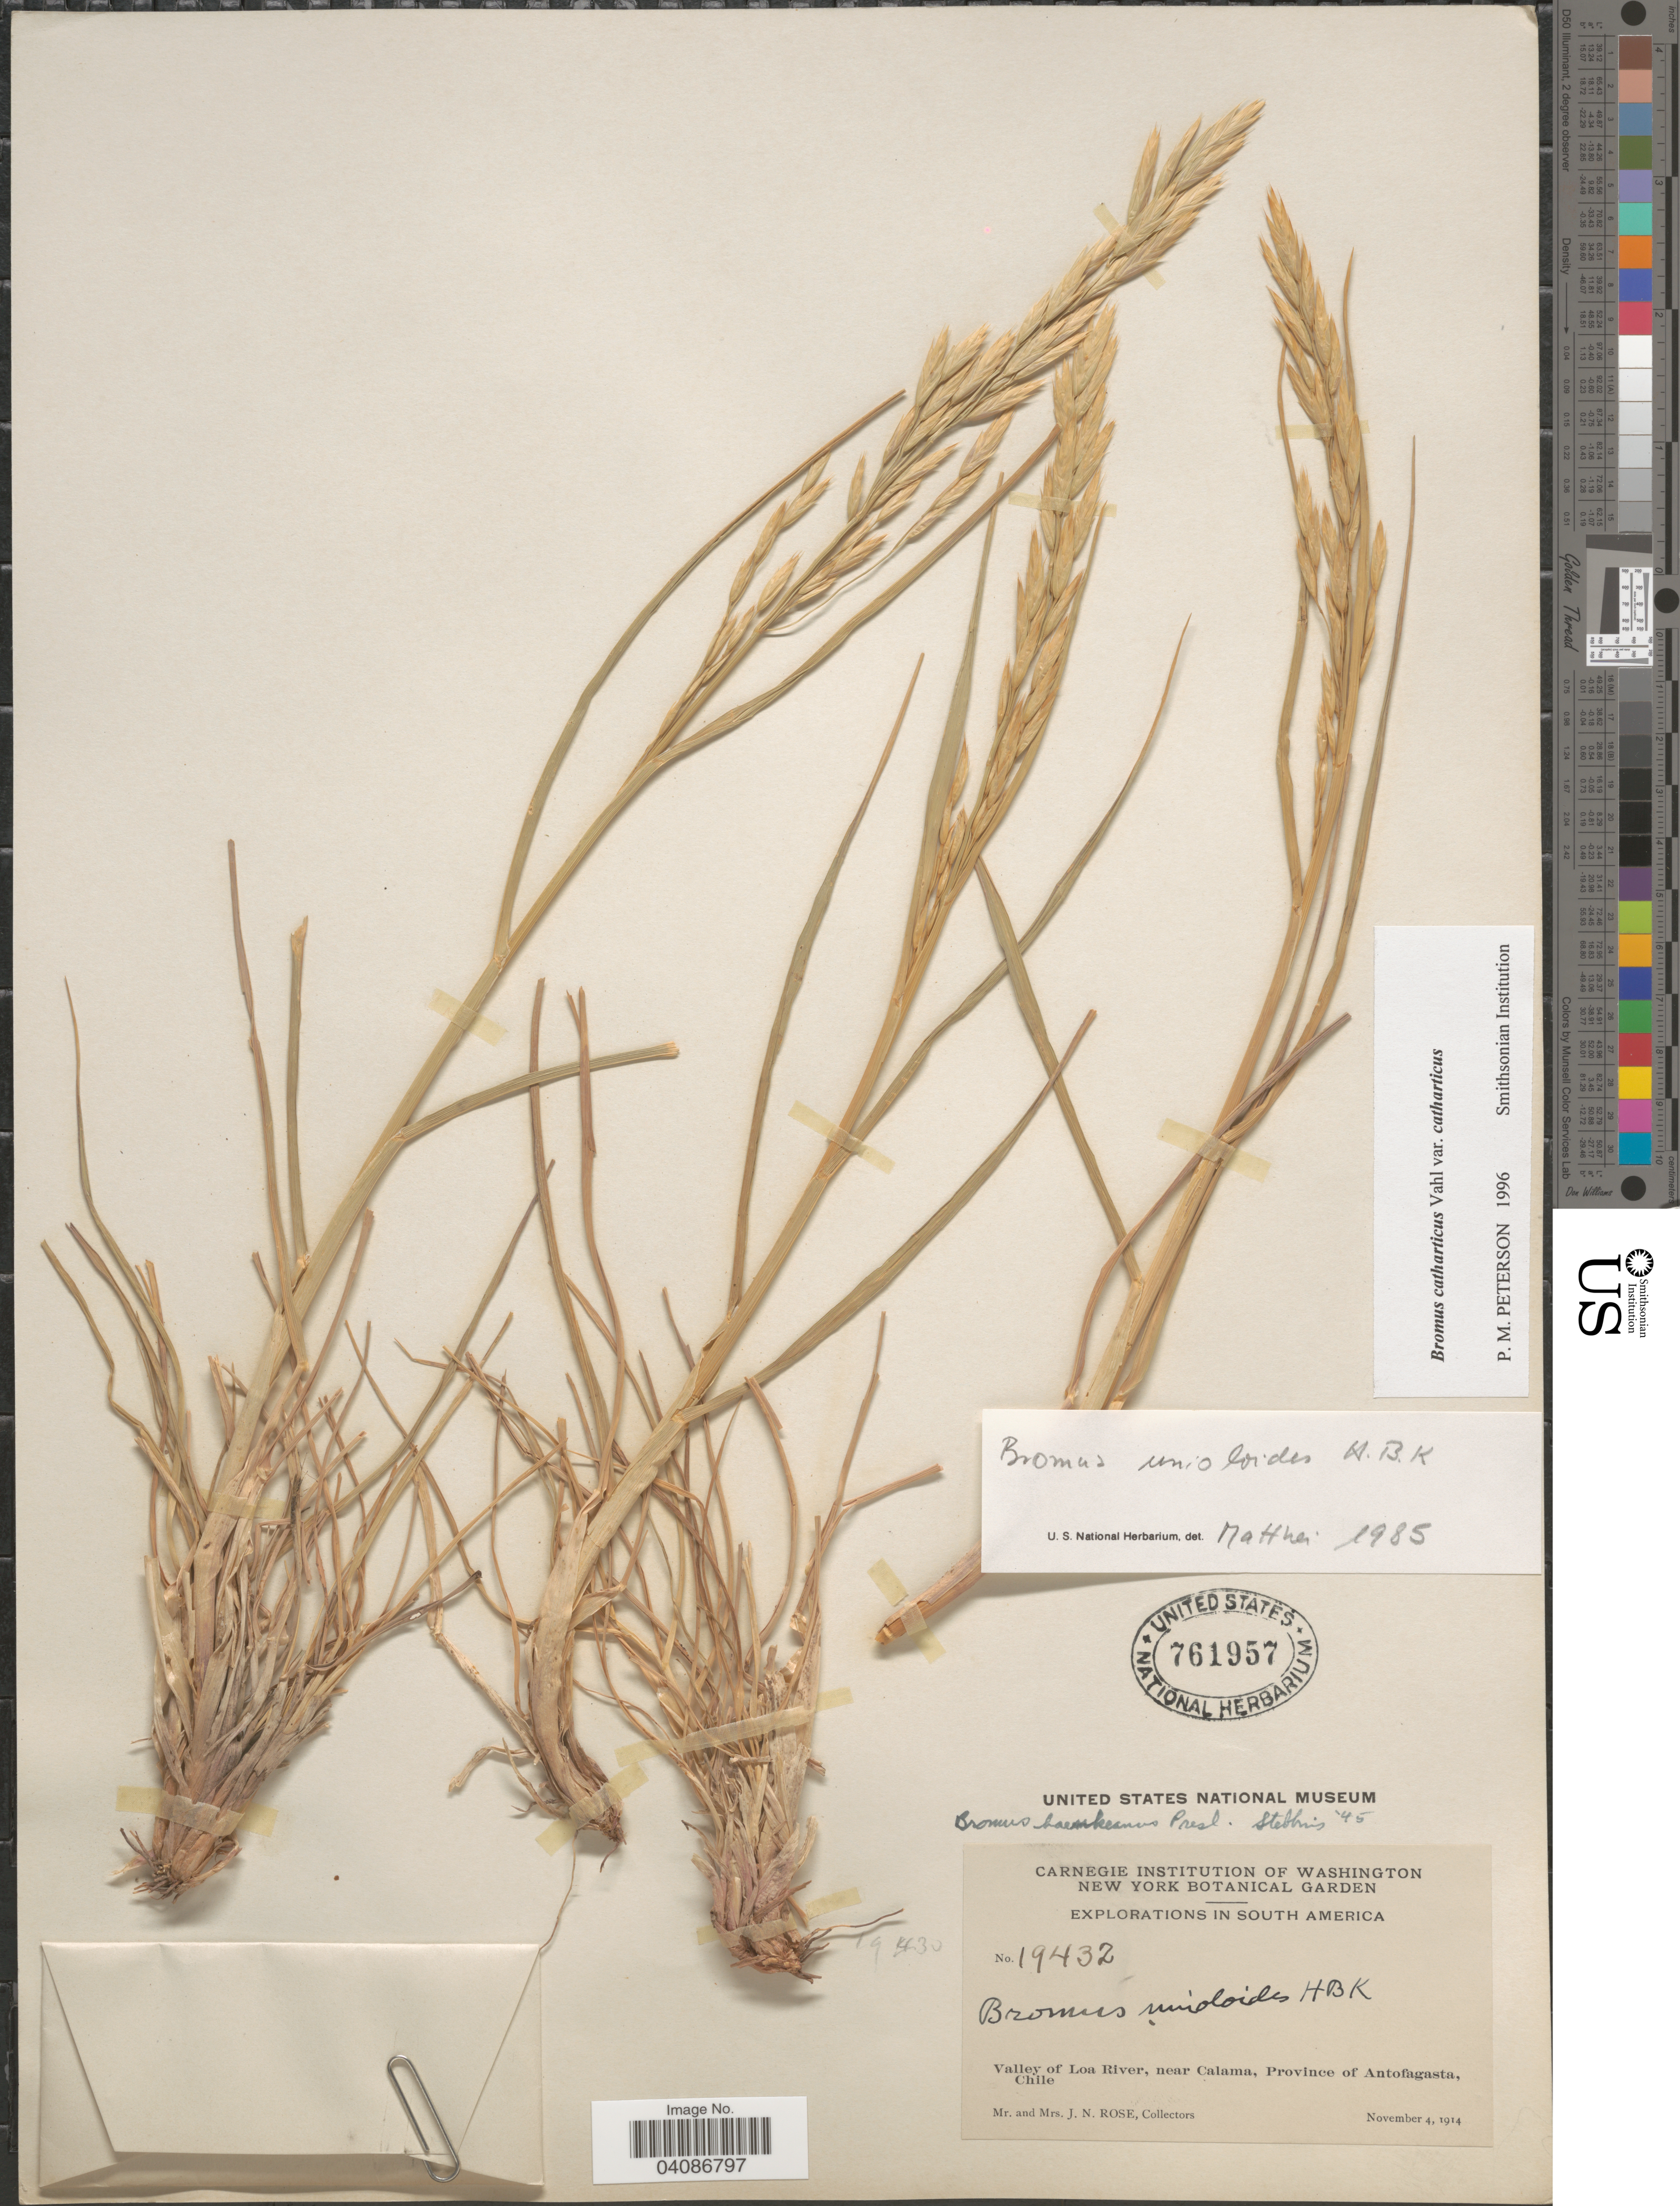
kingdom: Plantae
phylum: Tracheophyta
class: Liliopsida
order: Poales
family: Poaceae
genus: Bromus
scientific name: Bromus catharticus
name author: Vahl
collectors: J. N. Rose & L. B. Rose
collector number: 19432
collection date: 1914-11-04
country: Chile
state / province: Antofagasta (II)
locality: Explorations in South America. Valley of Loa River, near Calama.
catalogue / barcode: US 761957